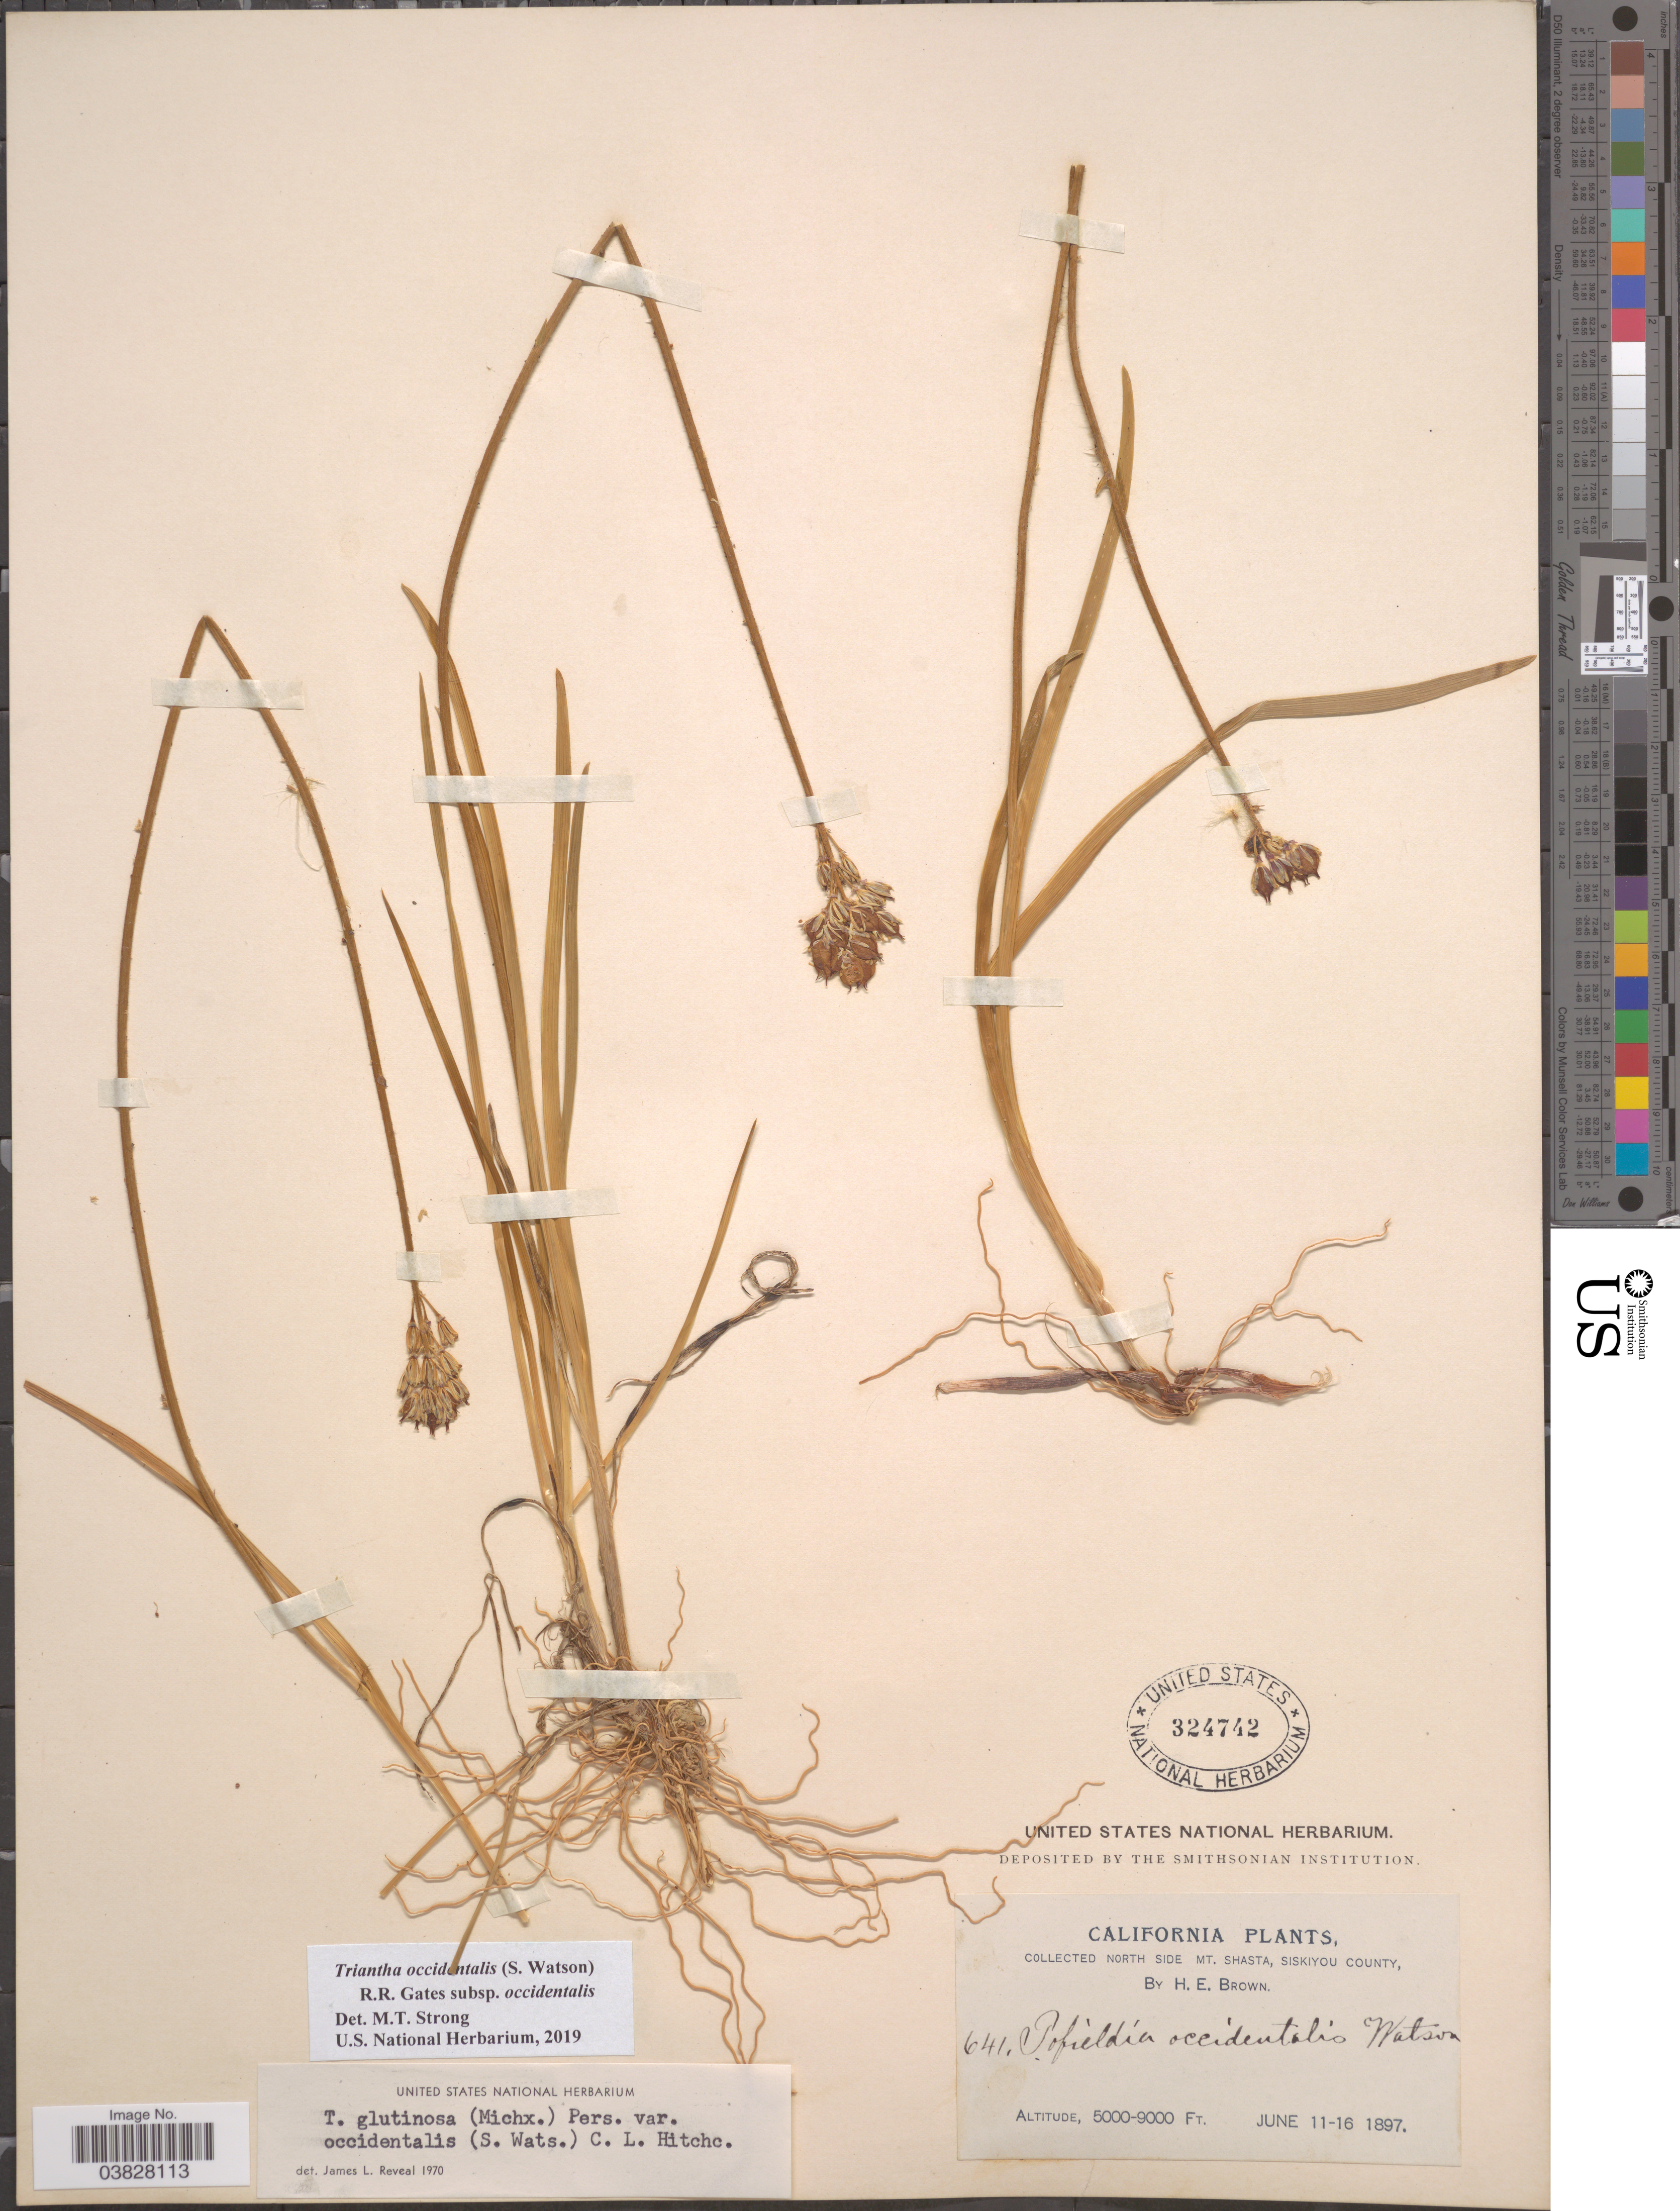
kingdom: Plantae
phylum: Tracheophyta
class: Liliopsida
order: Alismatales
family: Tofieldiaceae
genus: Triantha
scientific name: Triantha occidentalis subsp. occidentalis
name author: (S. Watson) R.R. Gates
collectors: H. E. Brown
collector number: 641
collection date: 1897-06-11/1897-06-16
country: United States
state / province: California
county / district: Siskiyou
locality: North side Mt. Shasta, Siskiyou County.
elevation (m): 1524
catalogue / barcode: US 324742